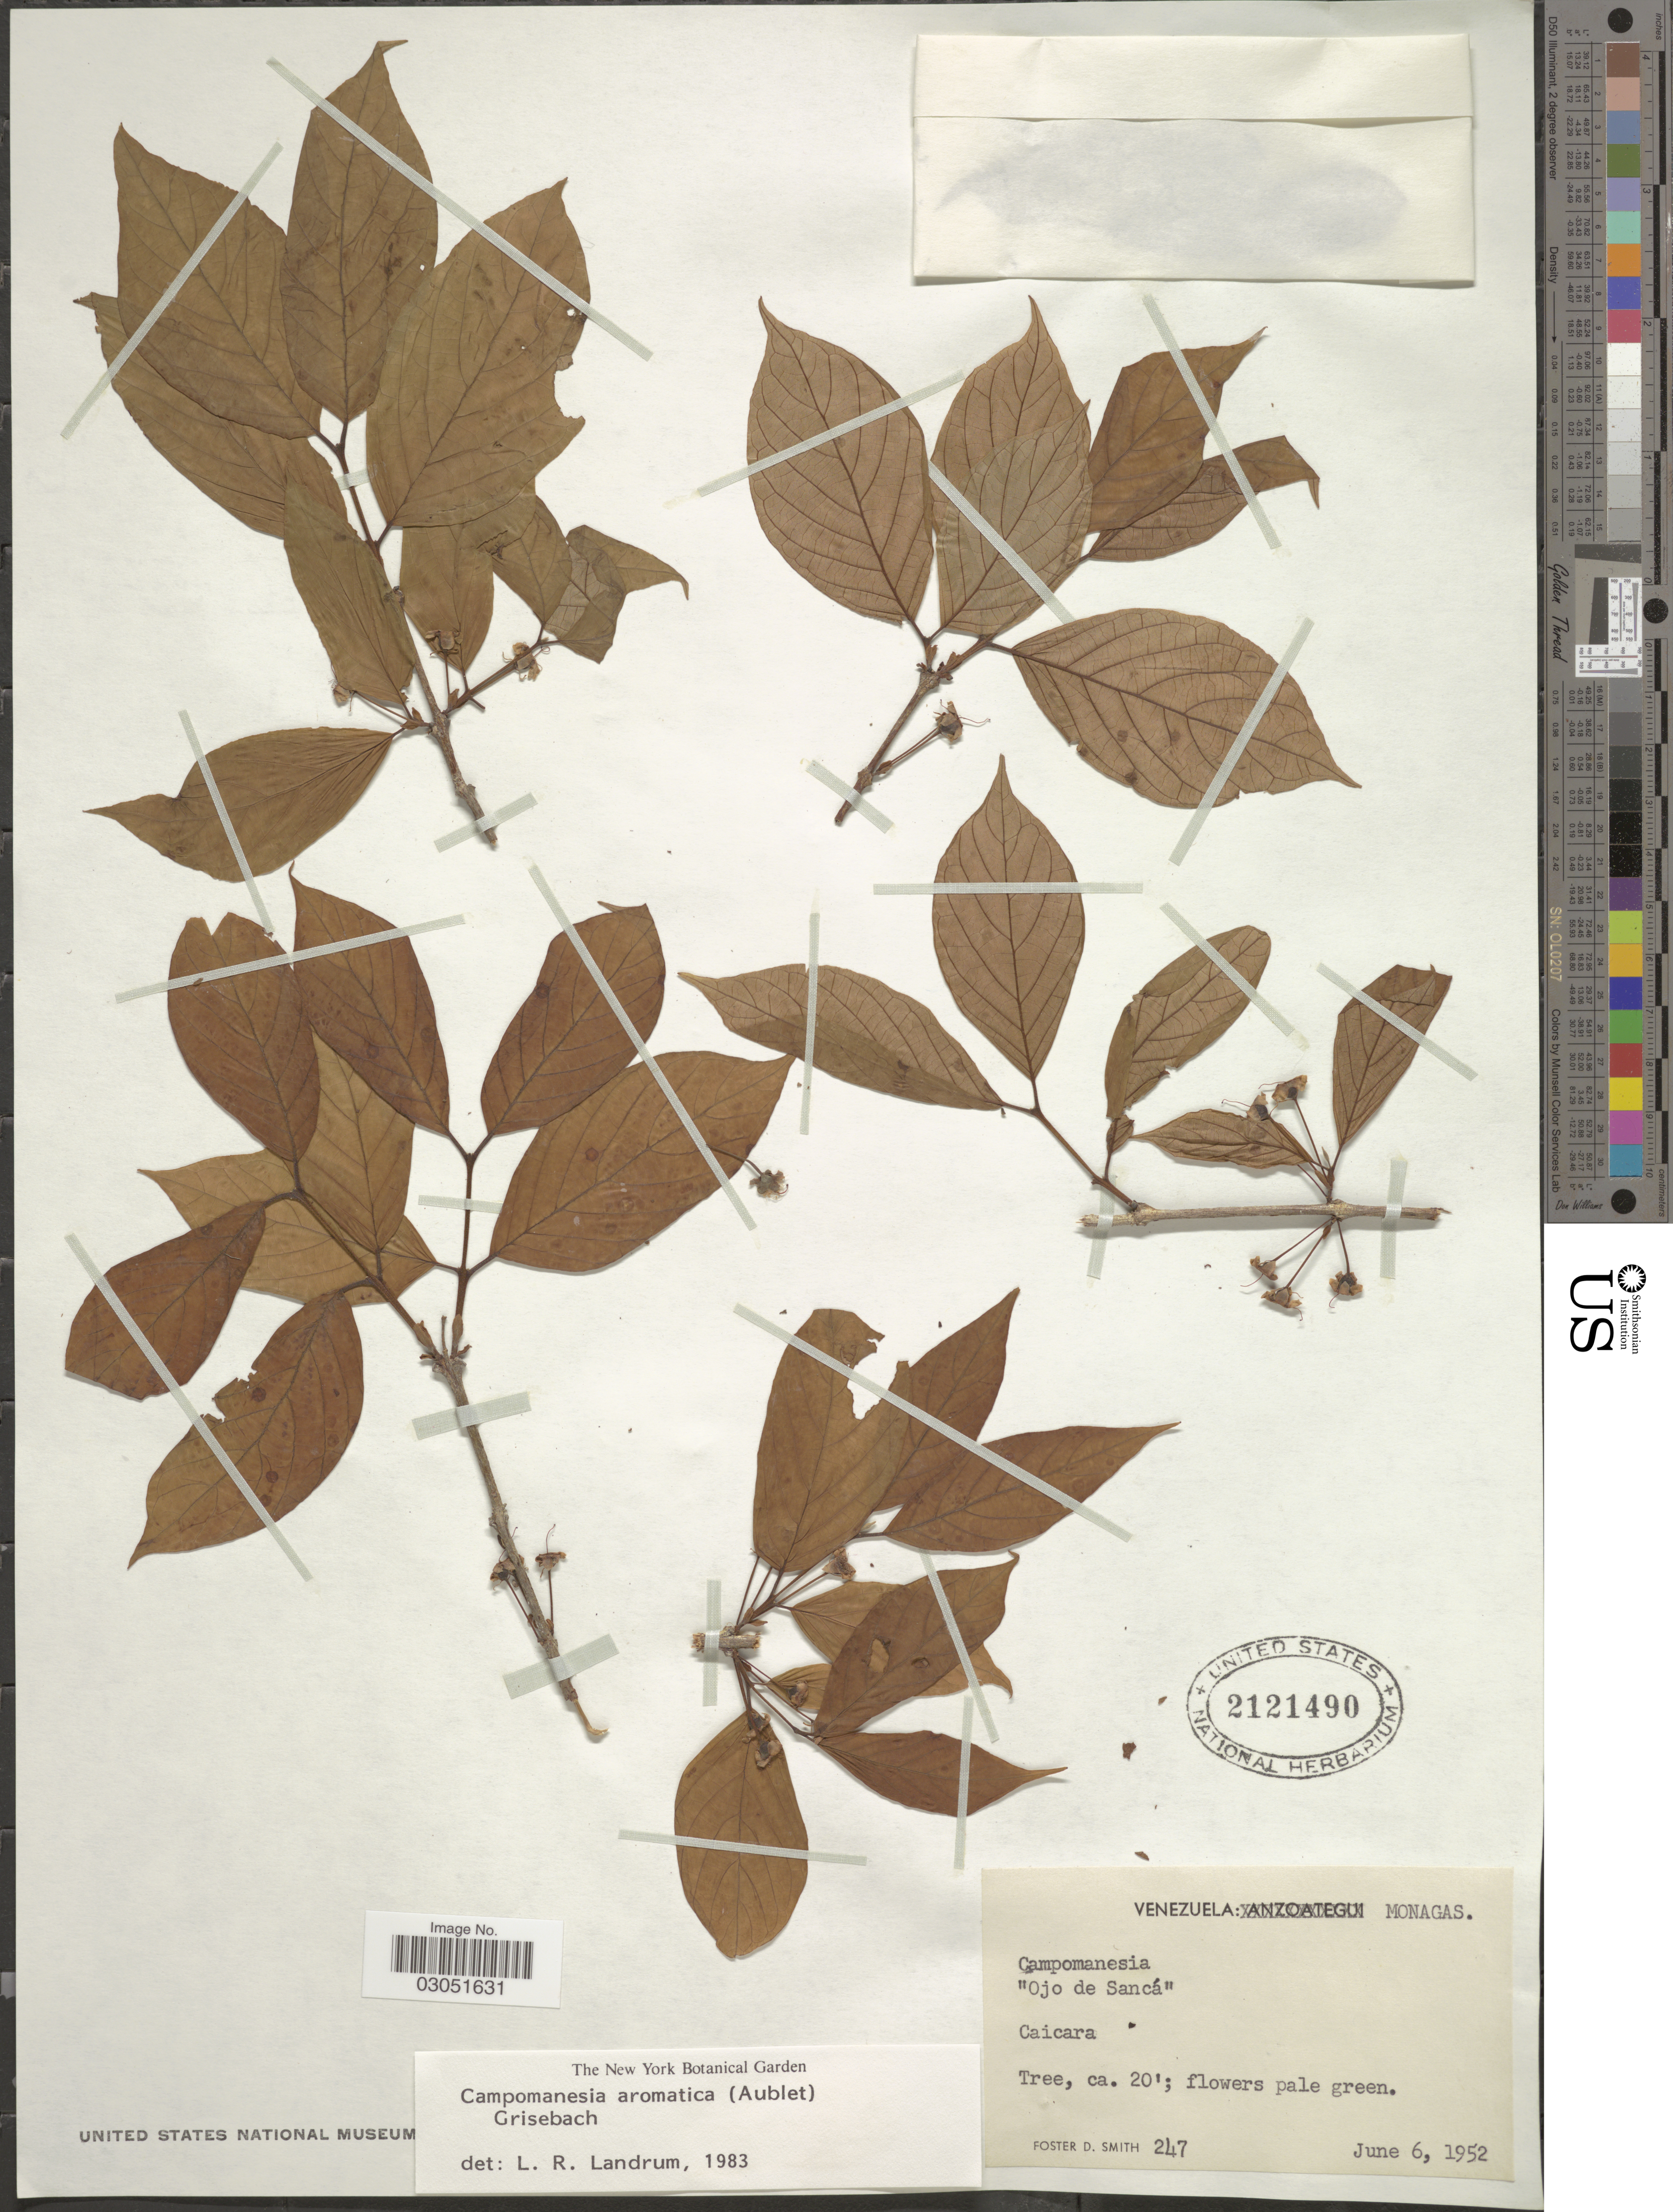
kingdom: Plantae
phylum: Tracheophyta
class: Magnoliopsida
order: Myrtales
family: Myrtaceae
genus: Campomanesia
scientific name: Campomanesia sp.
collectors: F. Smith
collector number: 247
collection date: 1952-06-06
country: Venezuela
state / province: Monagas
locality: Caicara.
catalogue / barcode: US 2121490